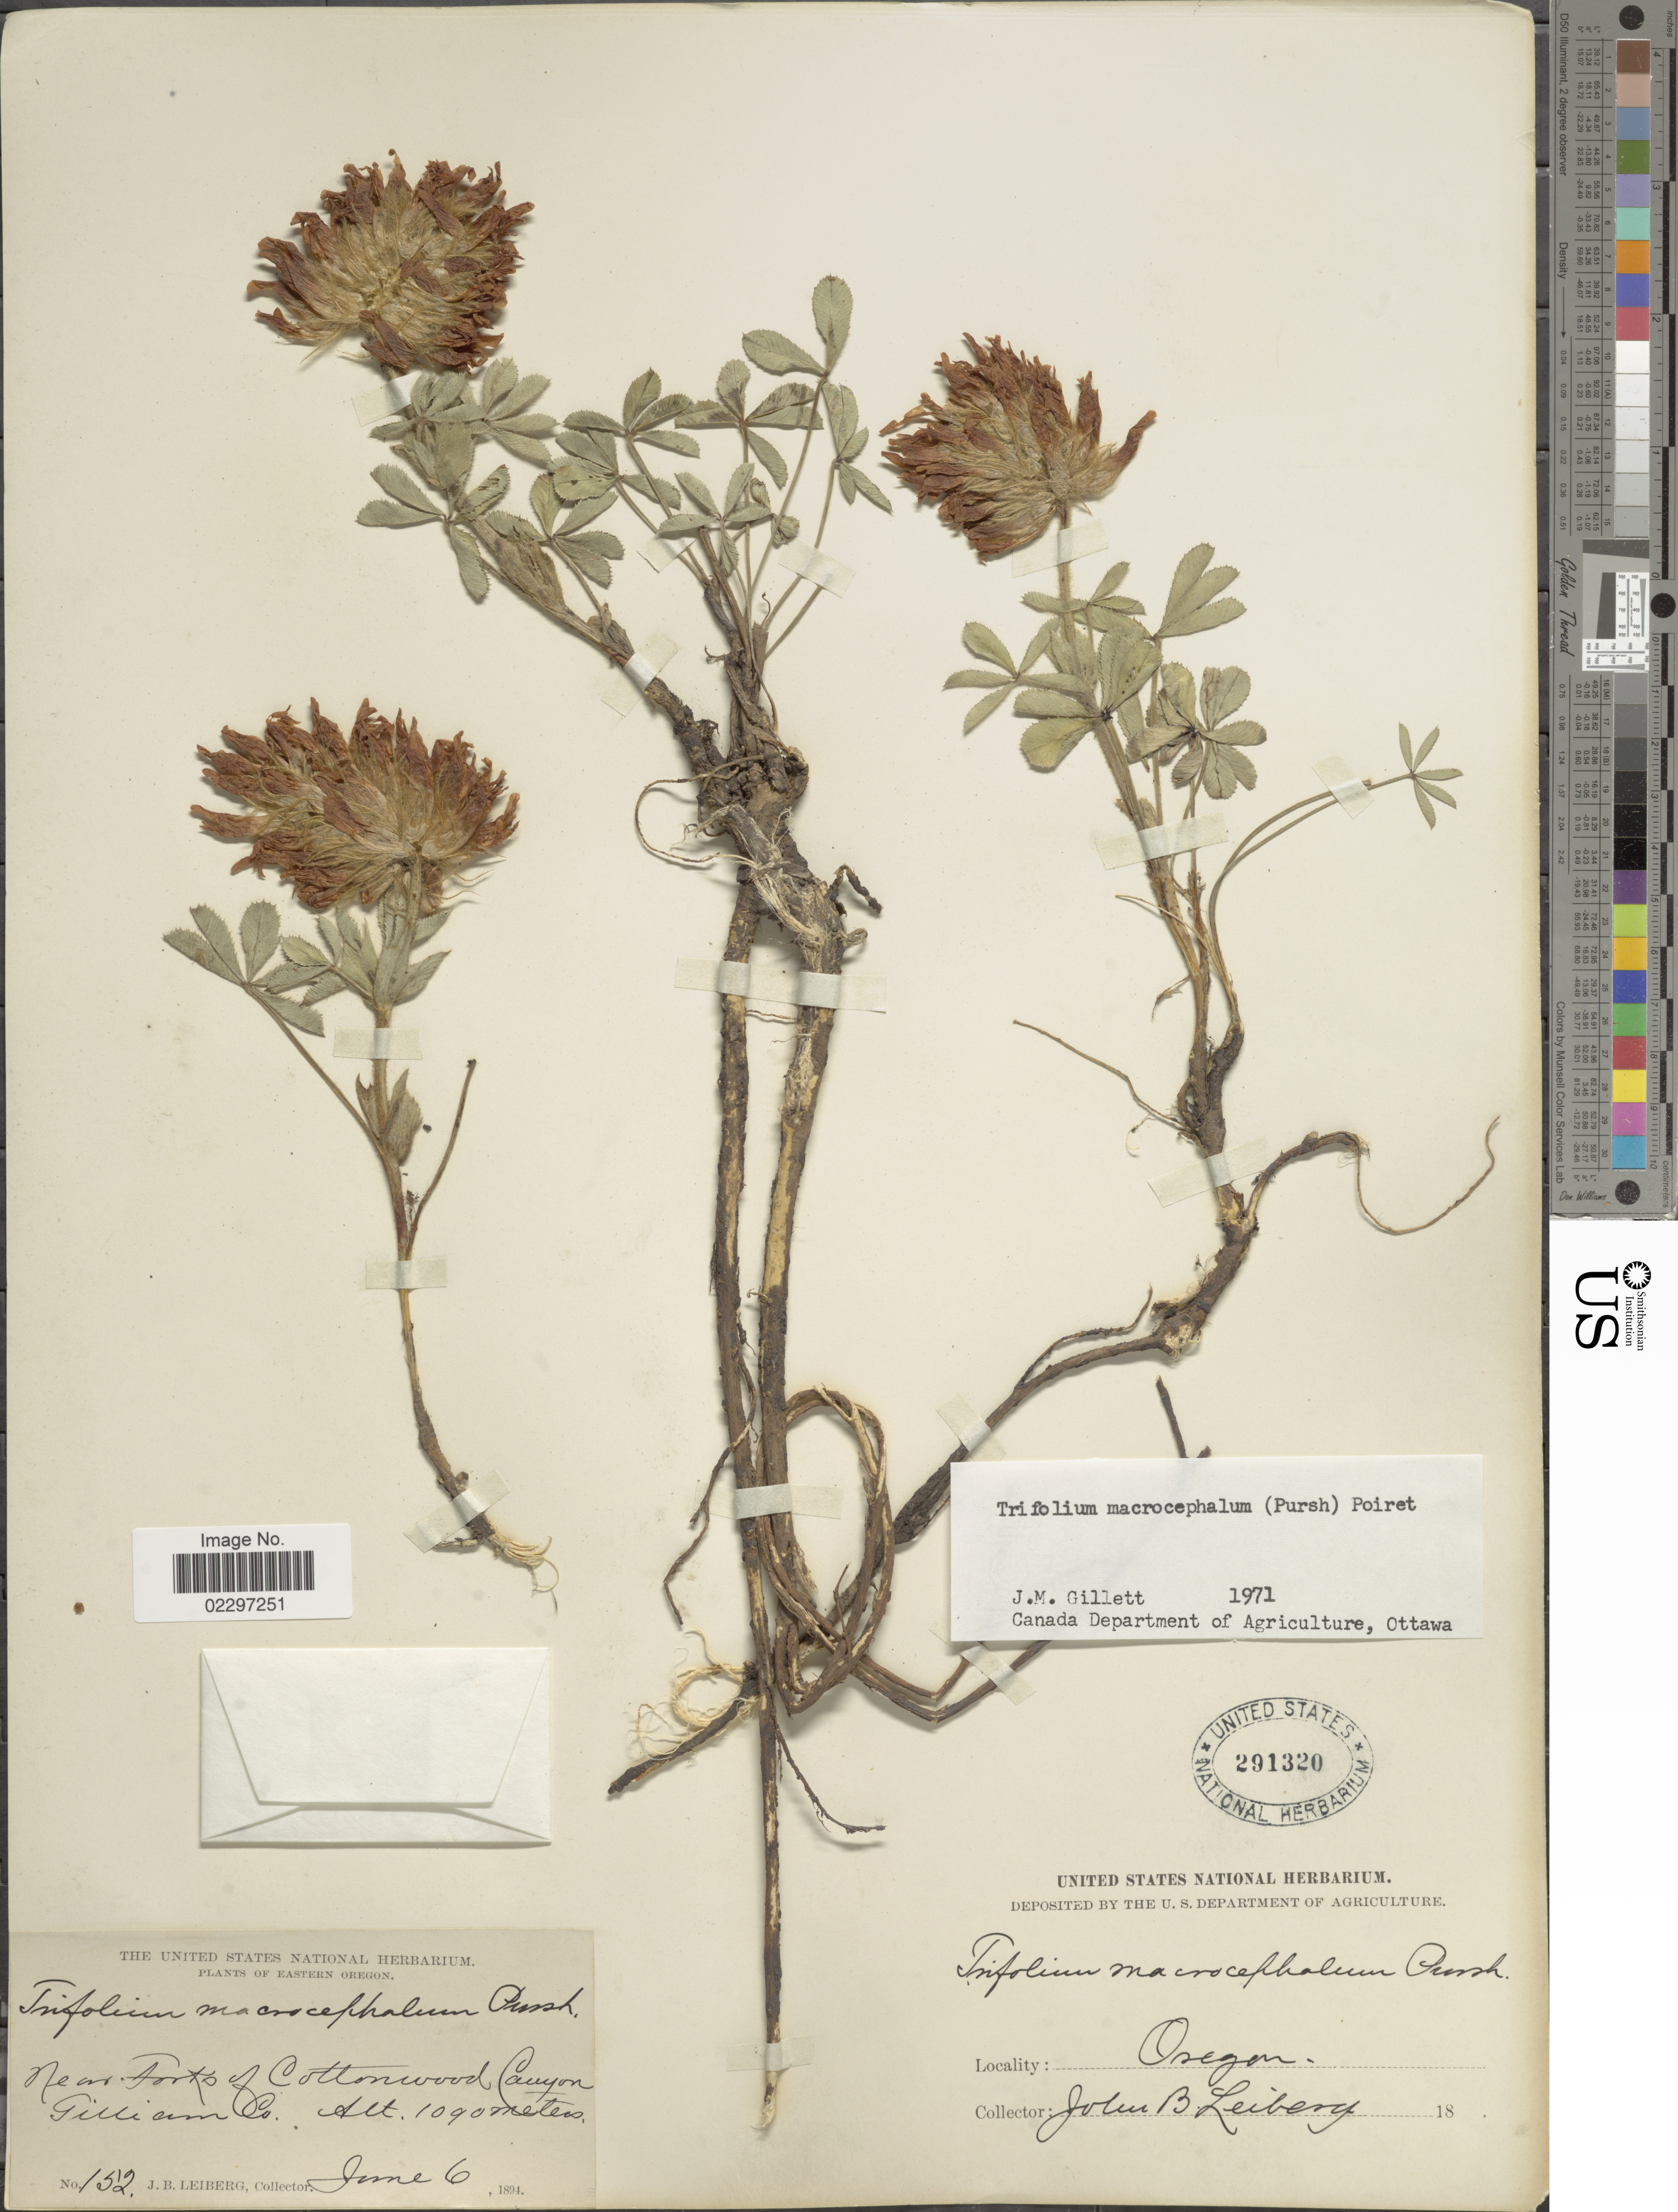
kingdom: Plantae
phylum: Tracheophyta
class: Magnoliopsida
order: Fabales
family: Fabaceae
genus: Trifolium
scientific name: Trifolium macrocephalum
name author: (Pursh) Poir.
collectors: J. B. Leiberg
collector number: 152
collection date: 1894-06-06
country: United States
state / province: Oregon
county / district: Gilliam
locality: Eastern Oregon. Near Forks of Cottonwood Canyon. Gilliam Co.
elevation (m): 1090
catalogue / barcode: US 291320